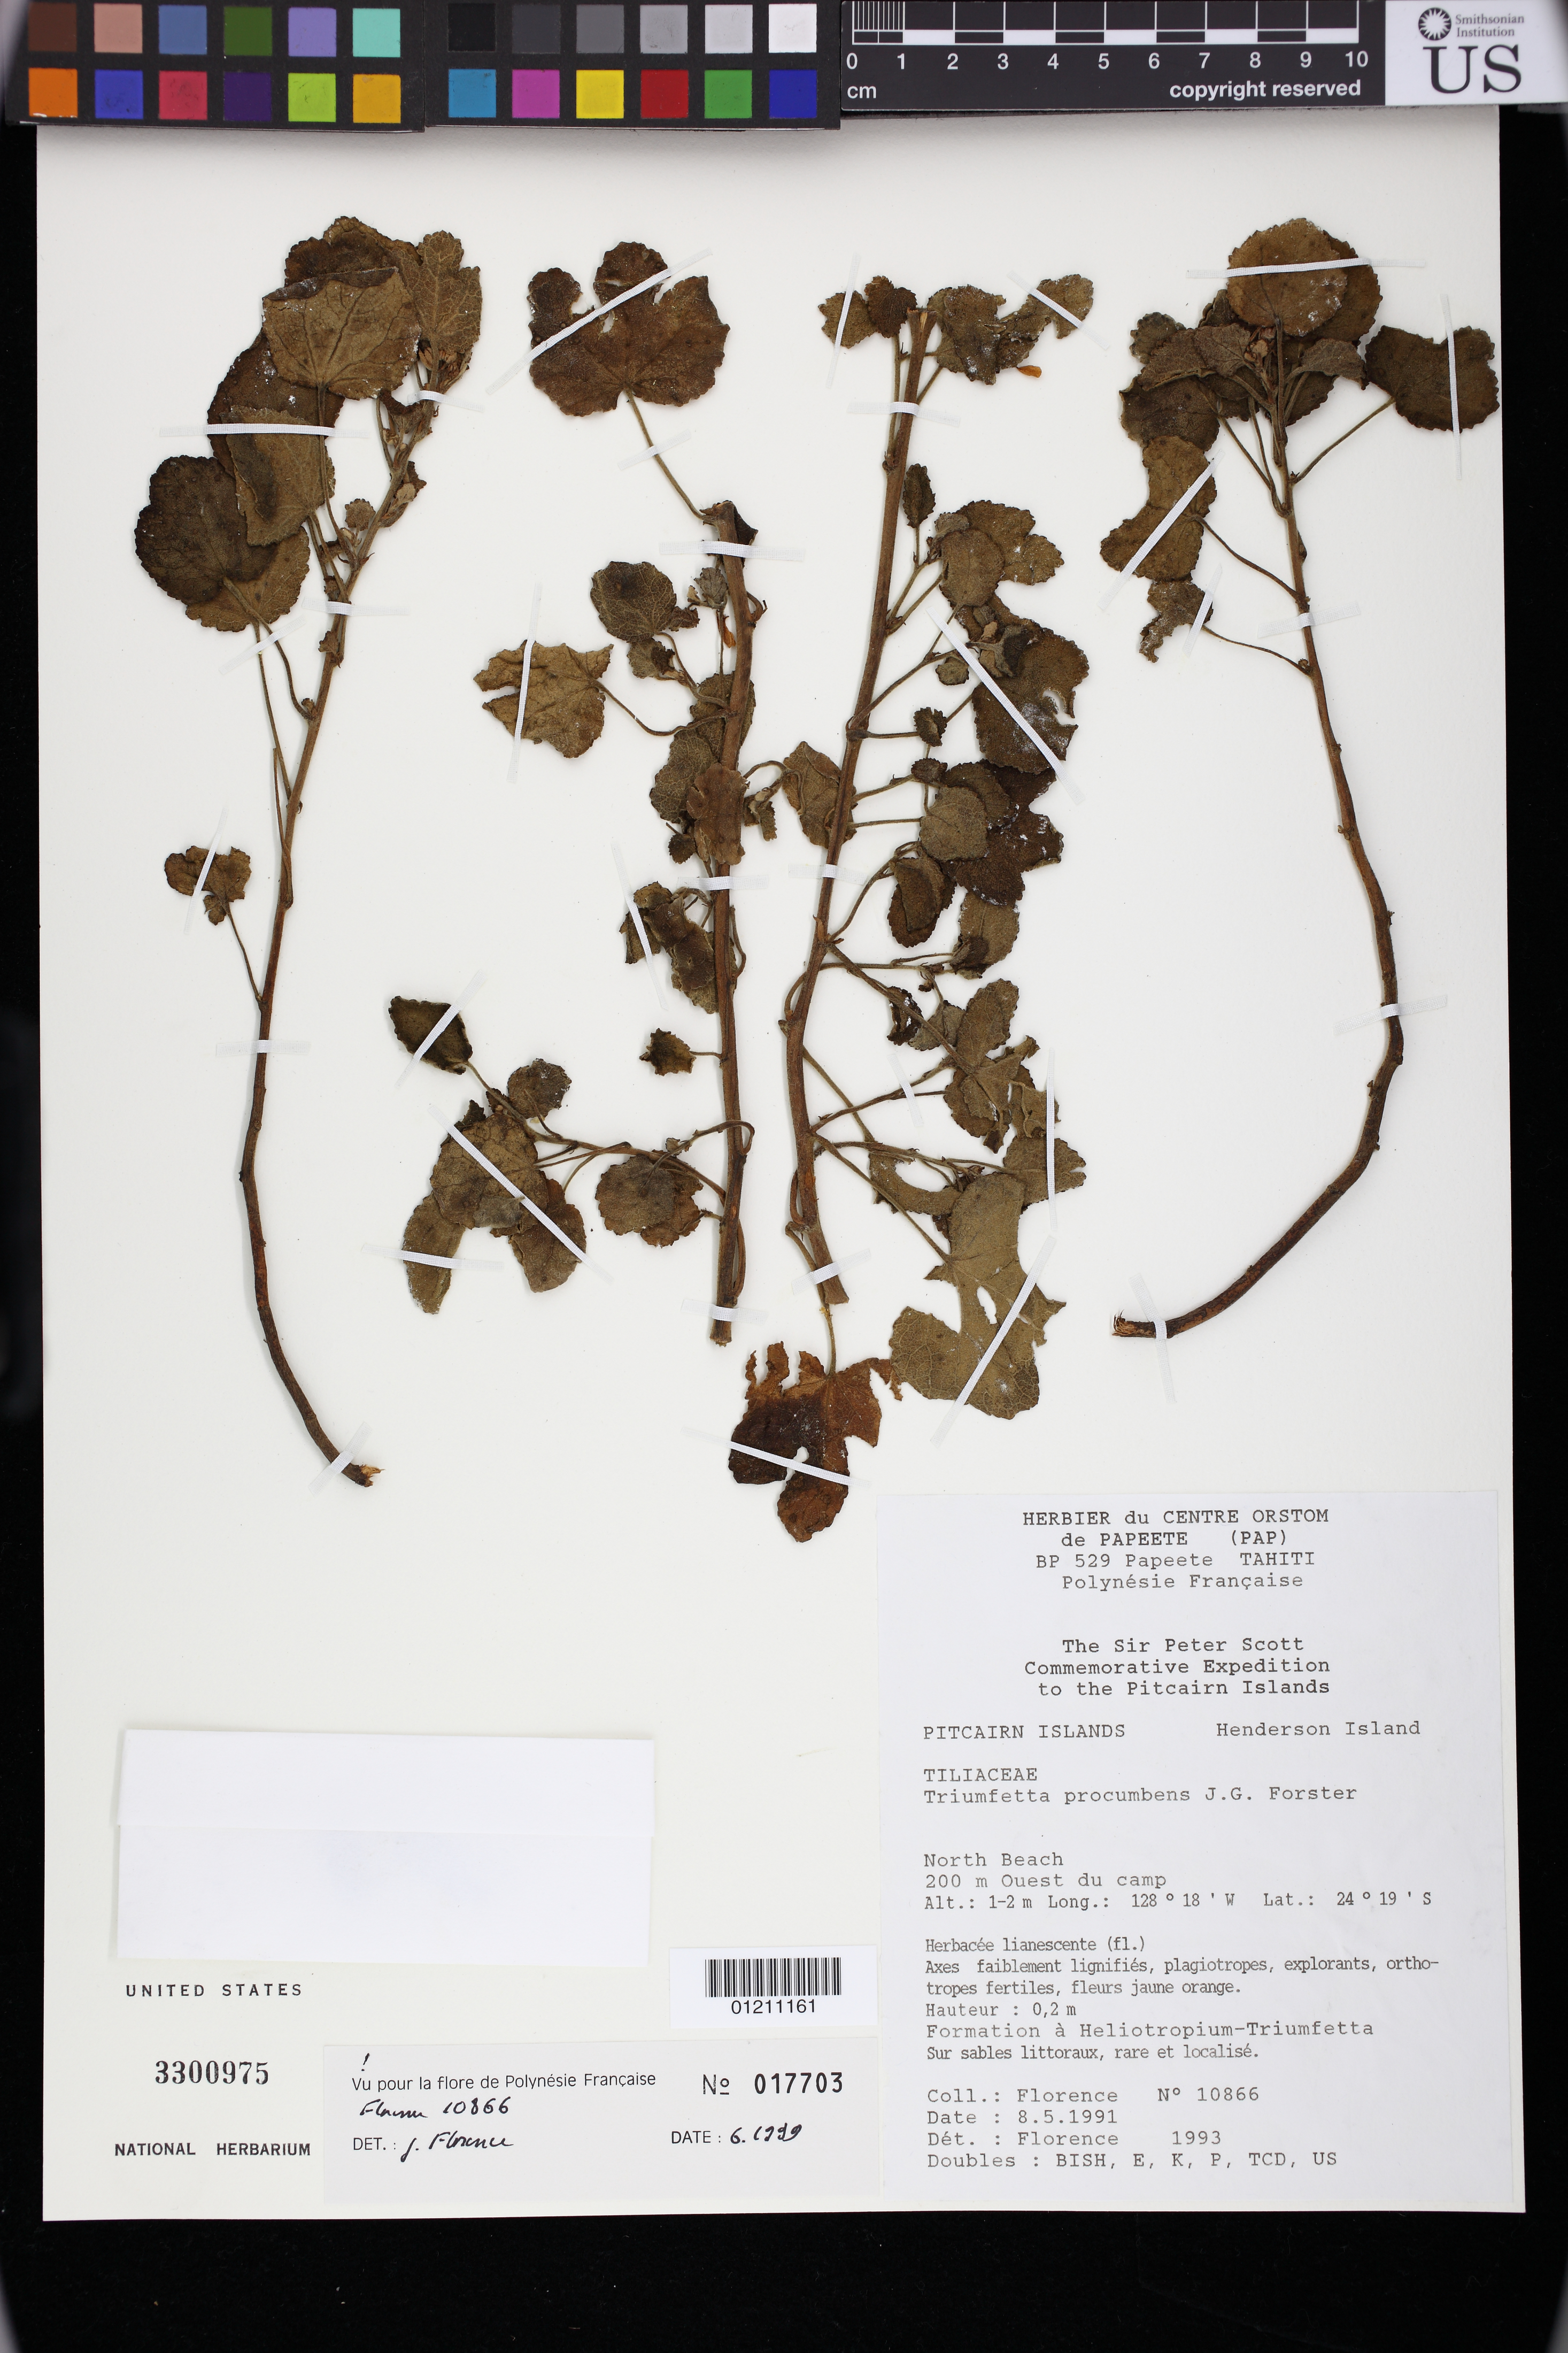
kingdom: Plantae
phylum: Tracheophyta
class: Magnoliopsida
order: Malvales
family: Malvaceae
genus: Triumfetta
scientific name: Triumfetta procumbens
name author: G. Forst.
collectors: J. Florence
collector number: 10866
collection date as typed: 05 Aug 1991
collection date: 1991-08-05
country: Pitcairn Islands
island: Henderson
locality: Pitcairn Islands, Henderson Island. North Beach, 200 m Ouest du camp.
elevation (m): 1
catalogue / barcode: US 3300975